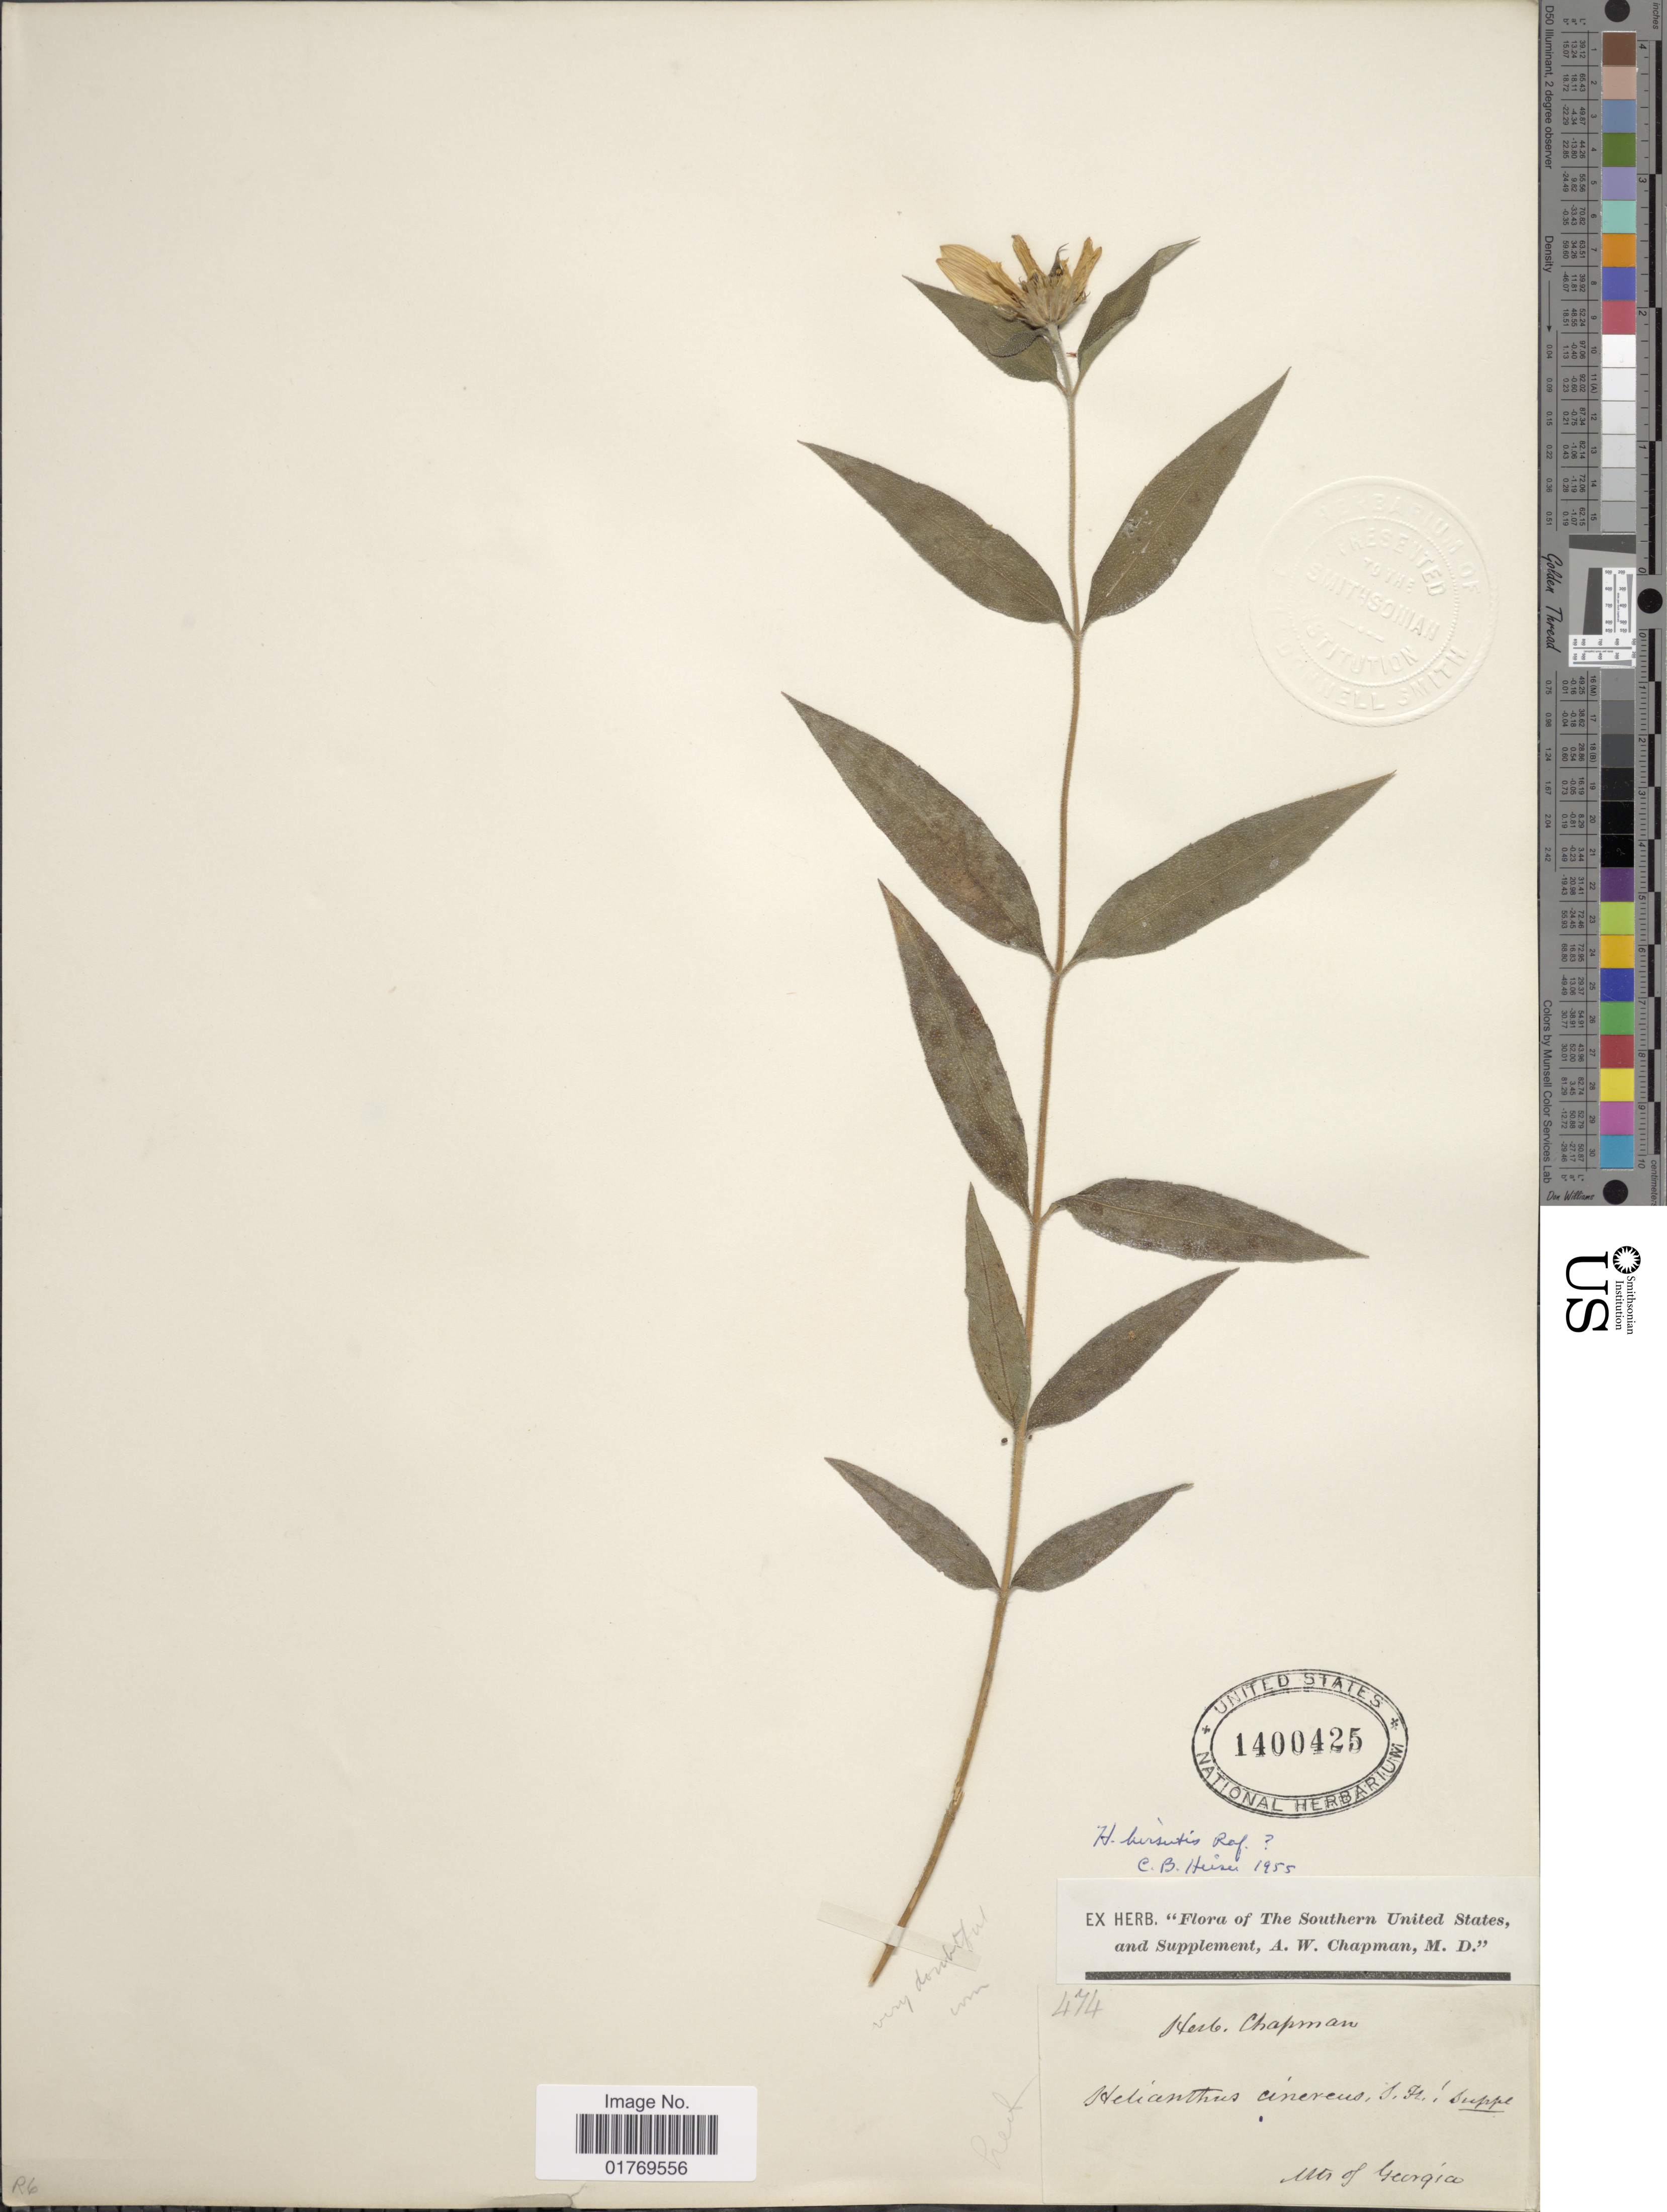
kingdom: Plantae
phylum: Tracheophyta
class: Magnoliopsida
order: Asterales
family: Asteraceae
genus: Helianthus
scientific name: Helianthus annuus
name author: L.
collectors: A. W. Chapman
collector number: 474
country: United States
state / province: Georgia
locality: Southern United States, and Supplement. Mts of Georgia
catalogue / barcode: US 1400425